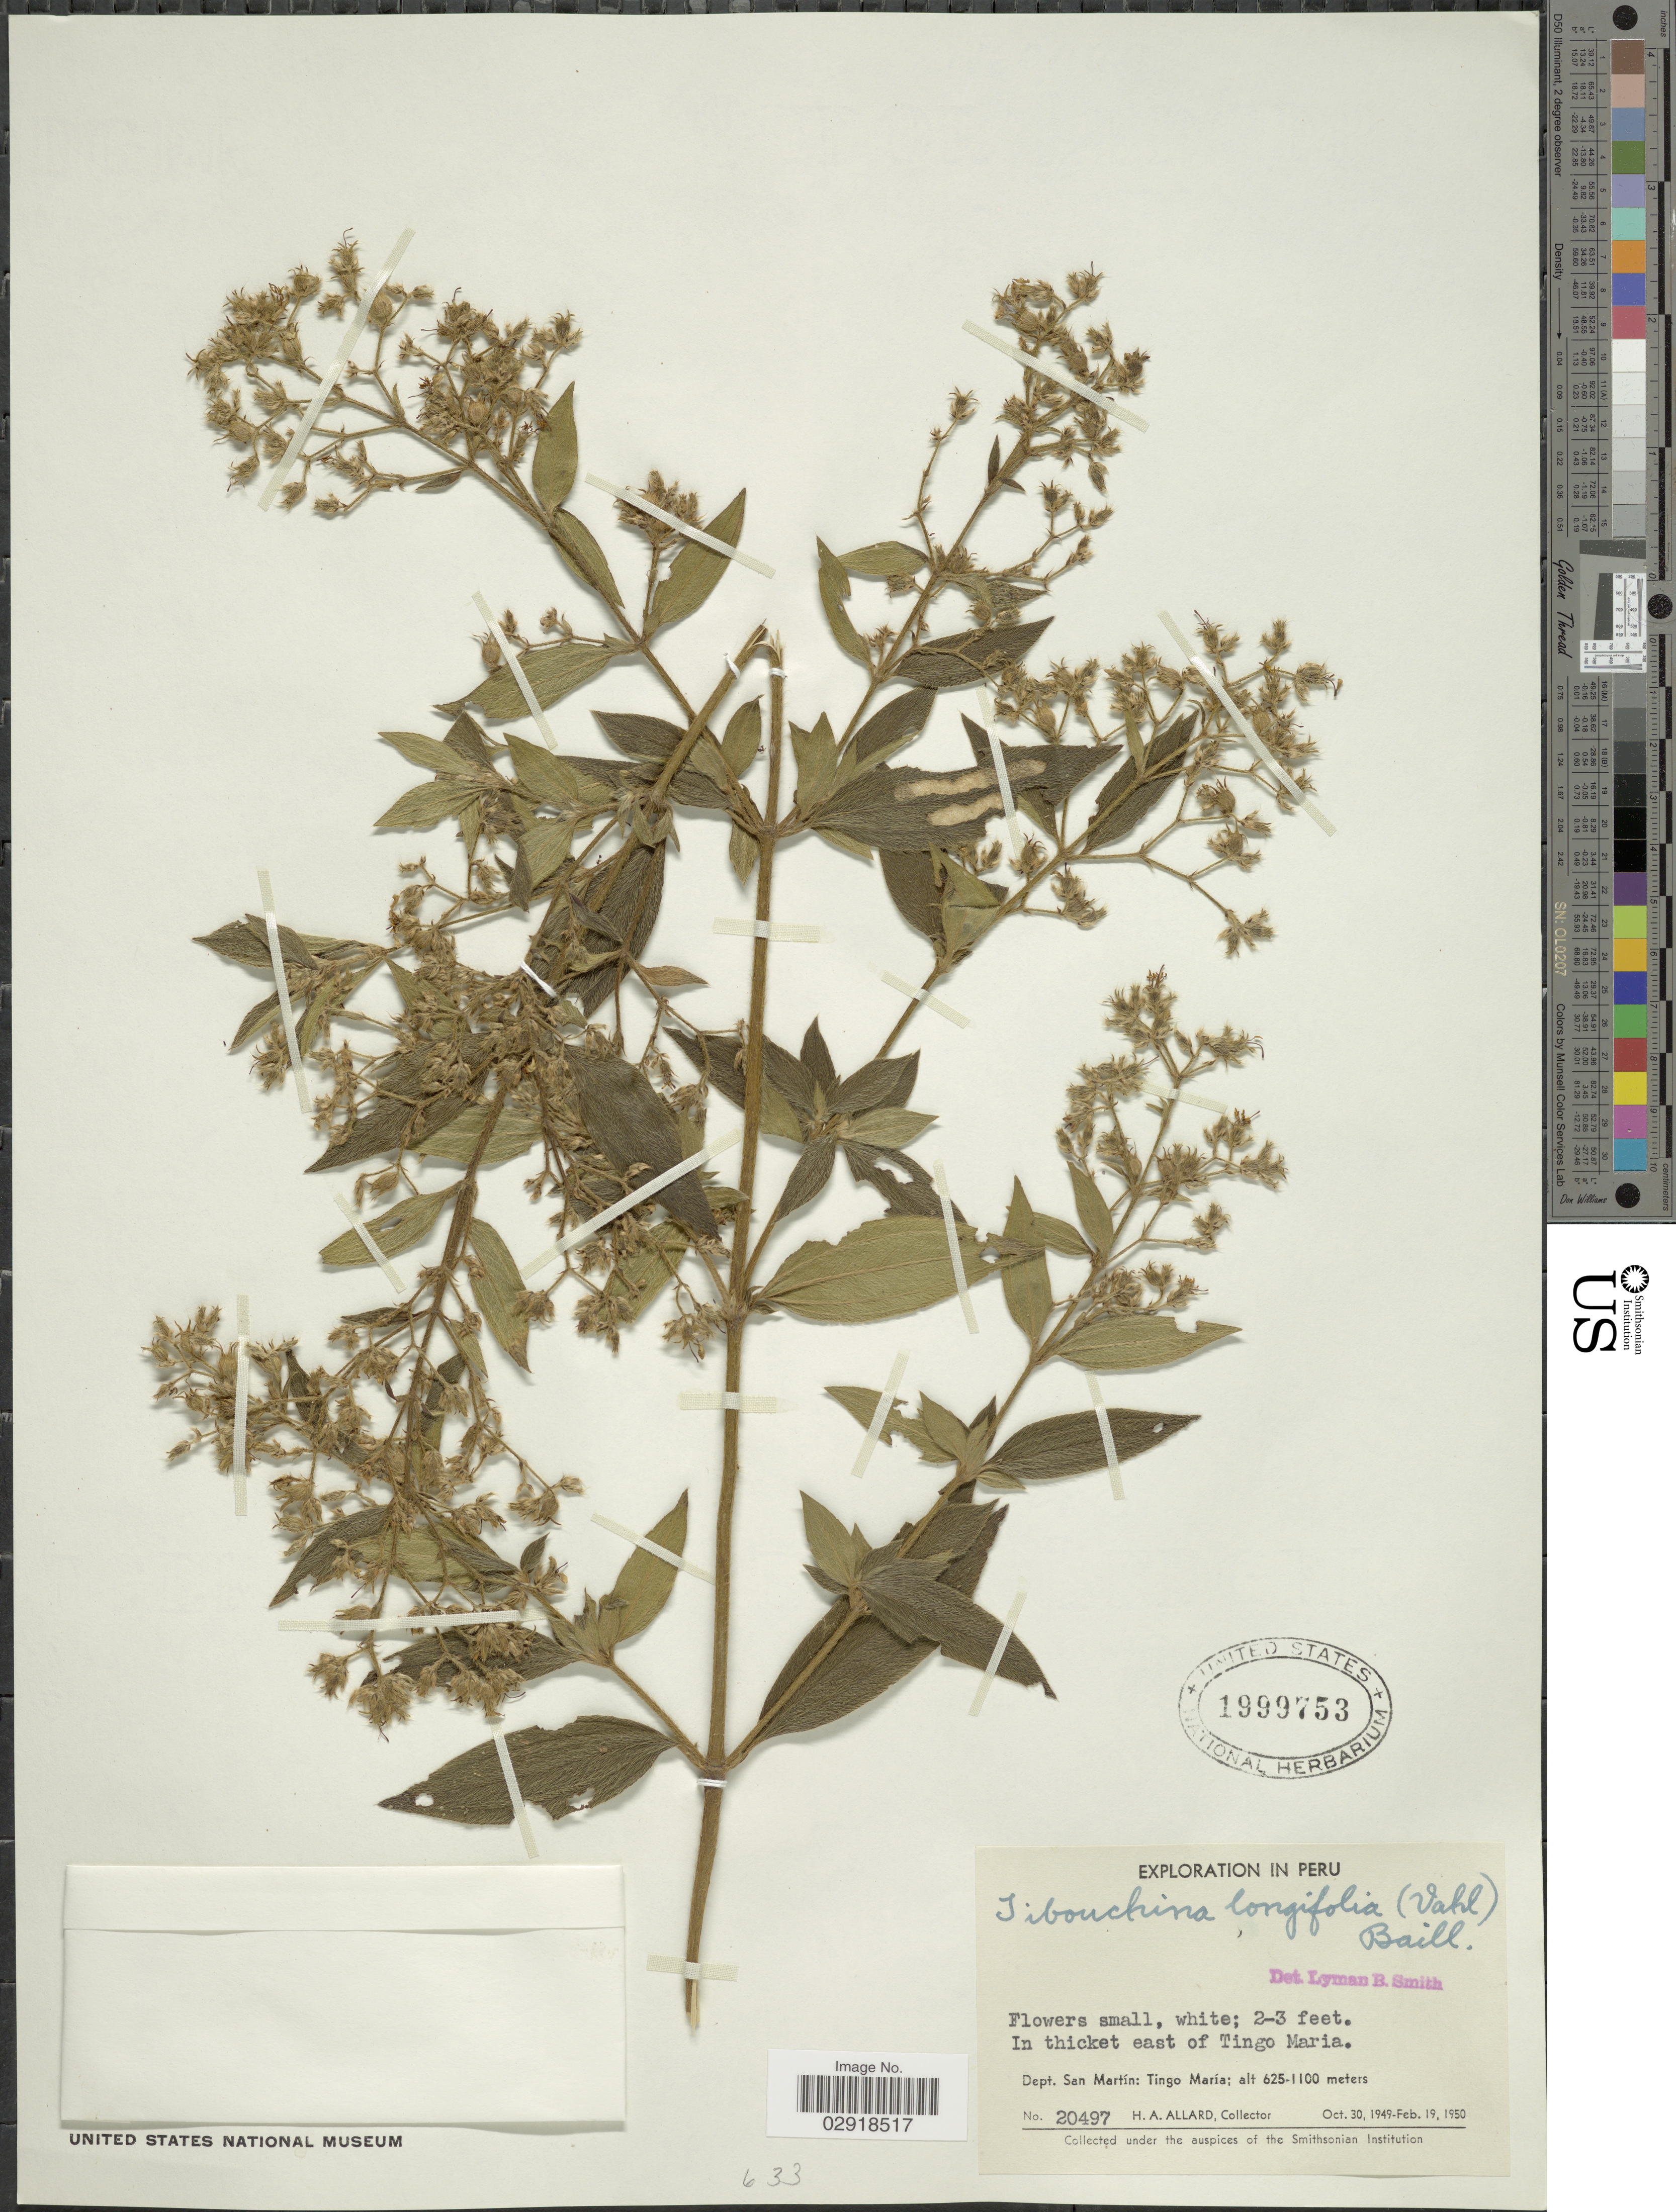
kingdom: Plantae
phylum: Tracheophyta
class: Magnoliopsida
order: Myrtales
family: Melastomataceae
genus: Chaetogastra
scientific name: Chaetogastra longifolia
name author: (Vahl) DC.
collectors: H. A. Allard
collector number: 20497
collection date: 1949-10-30/1950-02-19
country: Peru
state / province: San Martín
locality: In thicket east of Tingo María. Dept. San Martín: Tingo María.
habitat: in thicket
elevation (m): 625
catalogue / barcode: US 1999753